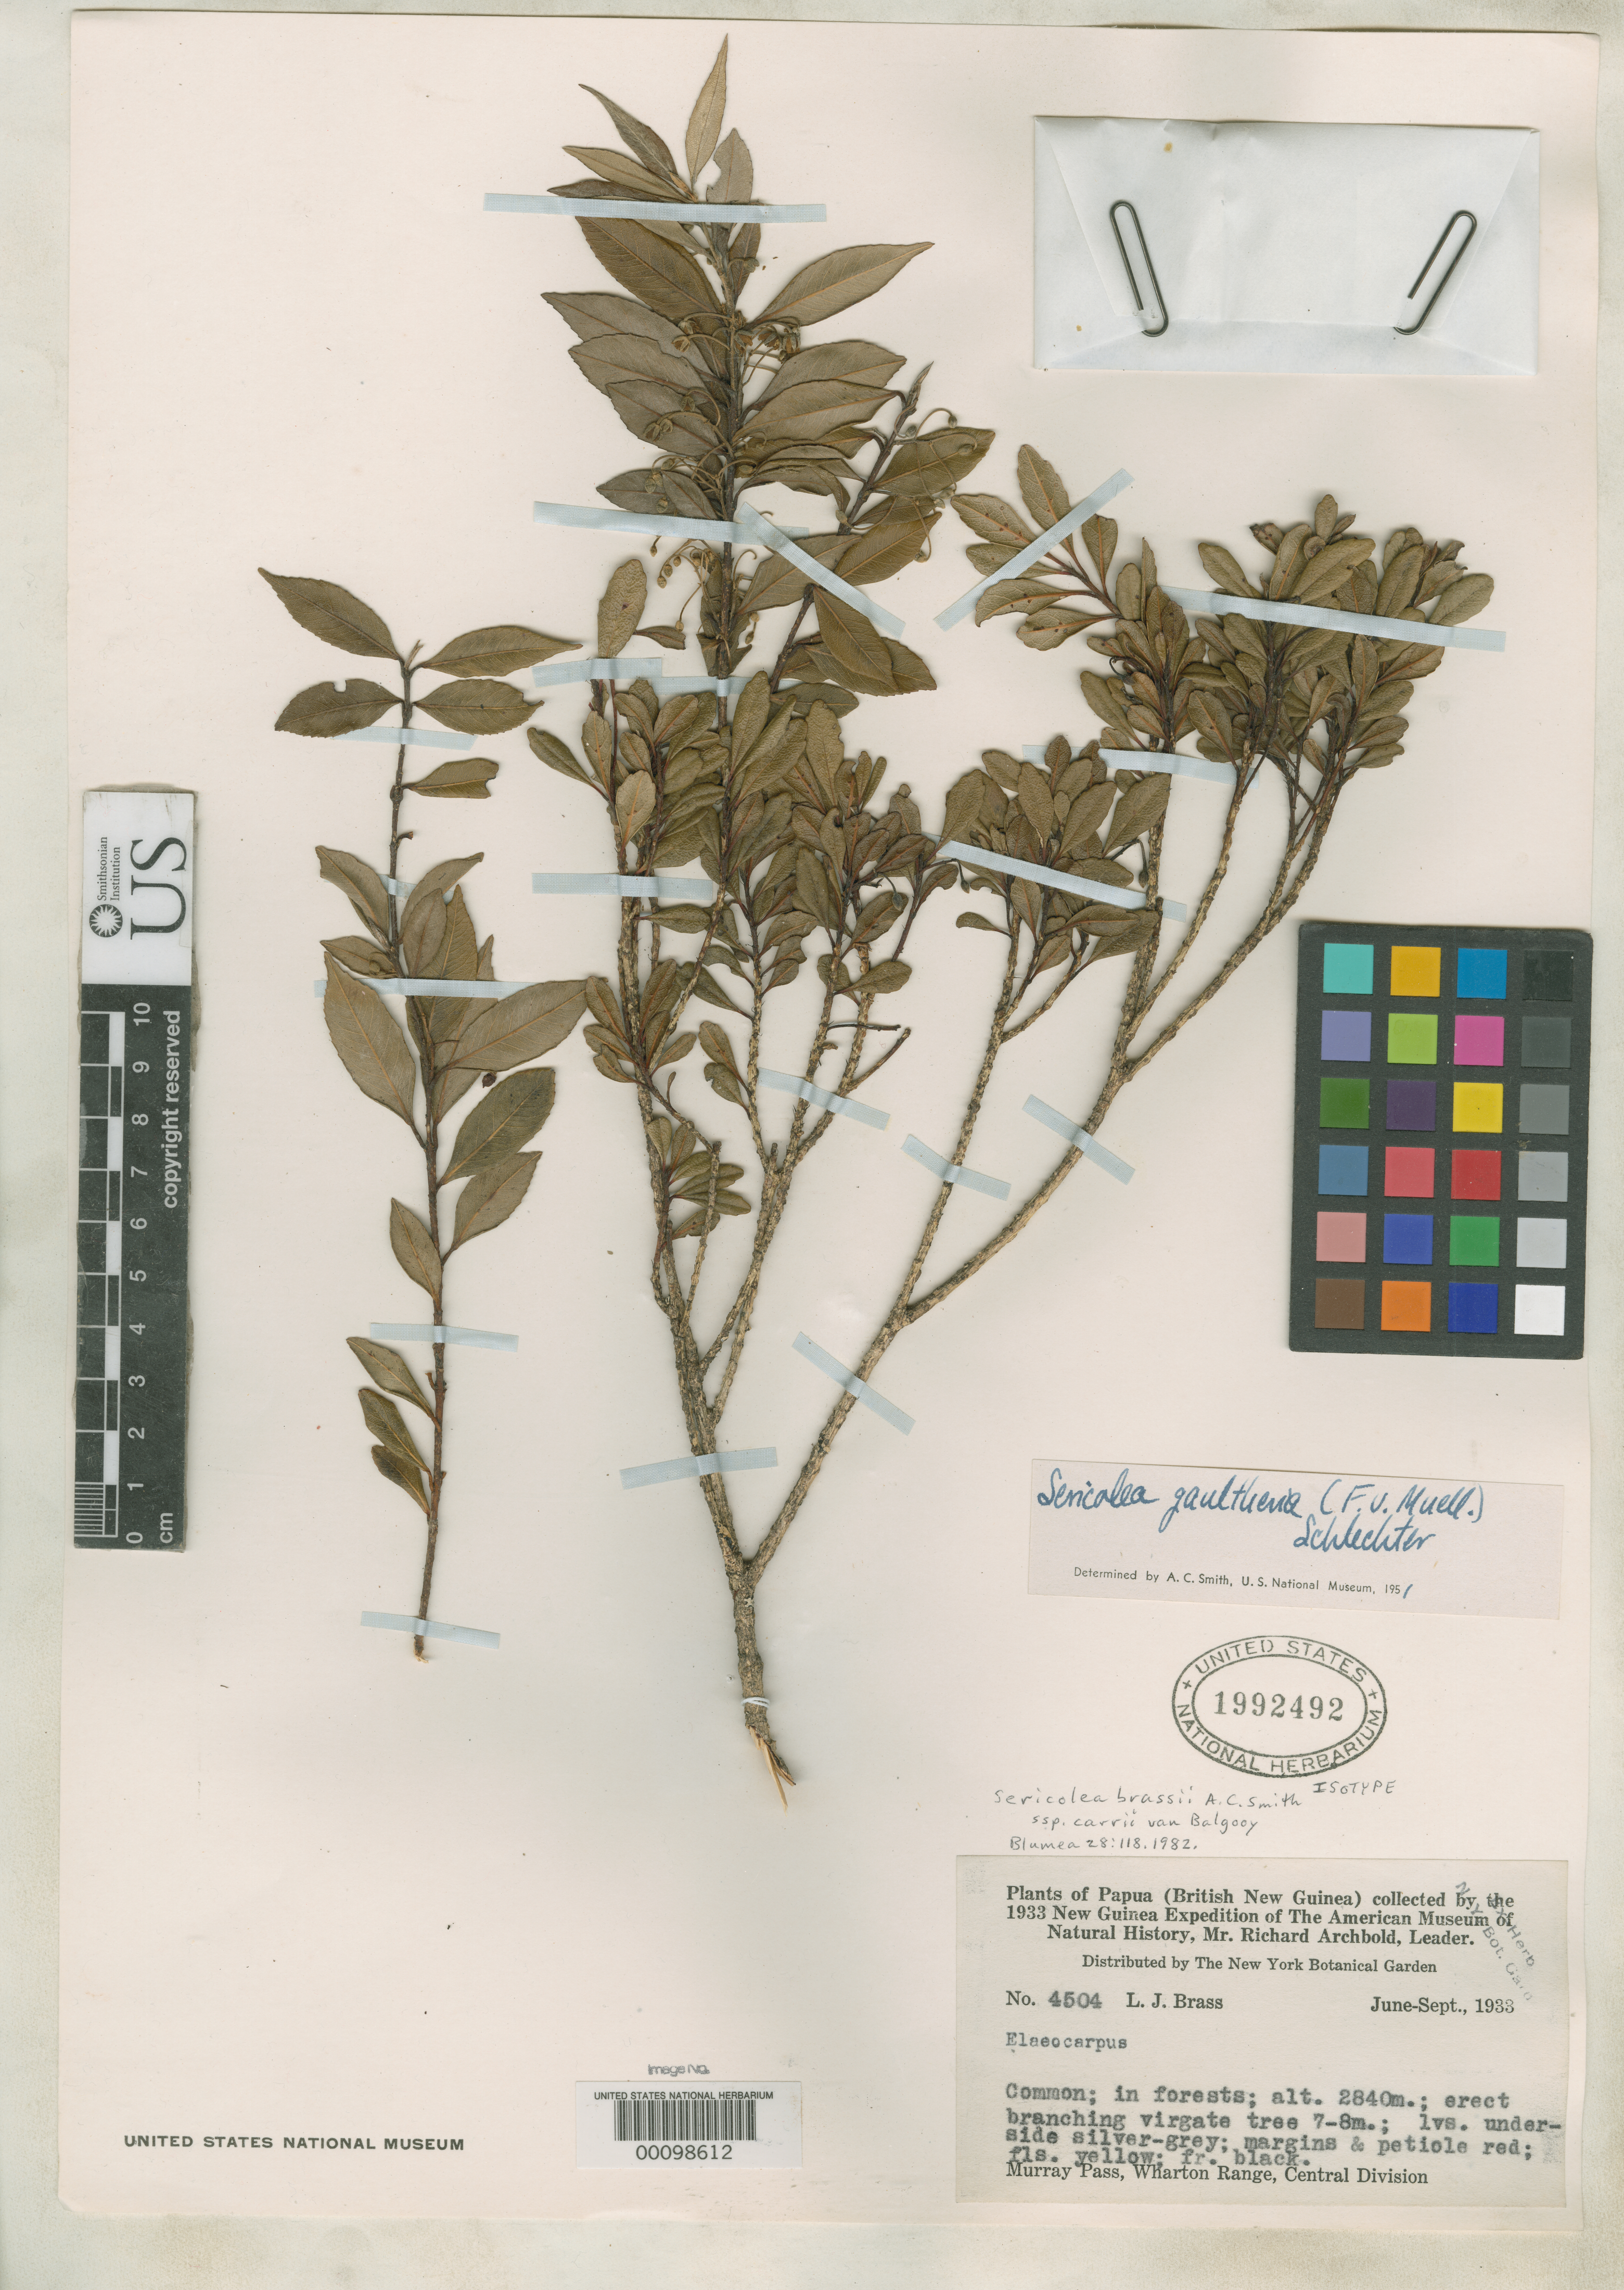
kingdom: Plantae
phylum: Tracheophyta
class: Magnoliopsida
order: Oxalidales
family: Elaeocarpaceae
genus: Sericolea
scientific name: Sericolea brassii subsp. carrii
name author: Balgooy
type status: Isotype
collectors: L. J. Brass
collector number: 4504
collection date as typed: Jun 1933 to -- Sep 1933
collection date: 1933-06/1933-09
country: Papua New Guinea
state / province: Central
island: New Guinea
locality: Wharton Range, Murray Pass.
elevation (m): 2840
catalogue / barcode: US 1992492